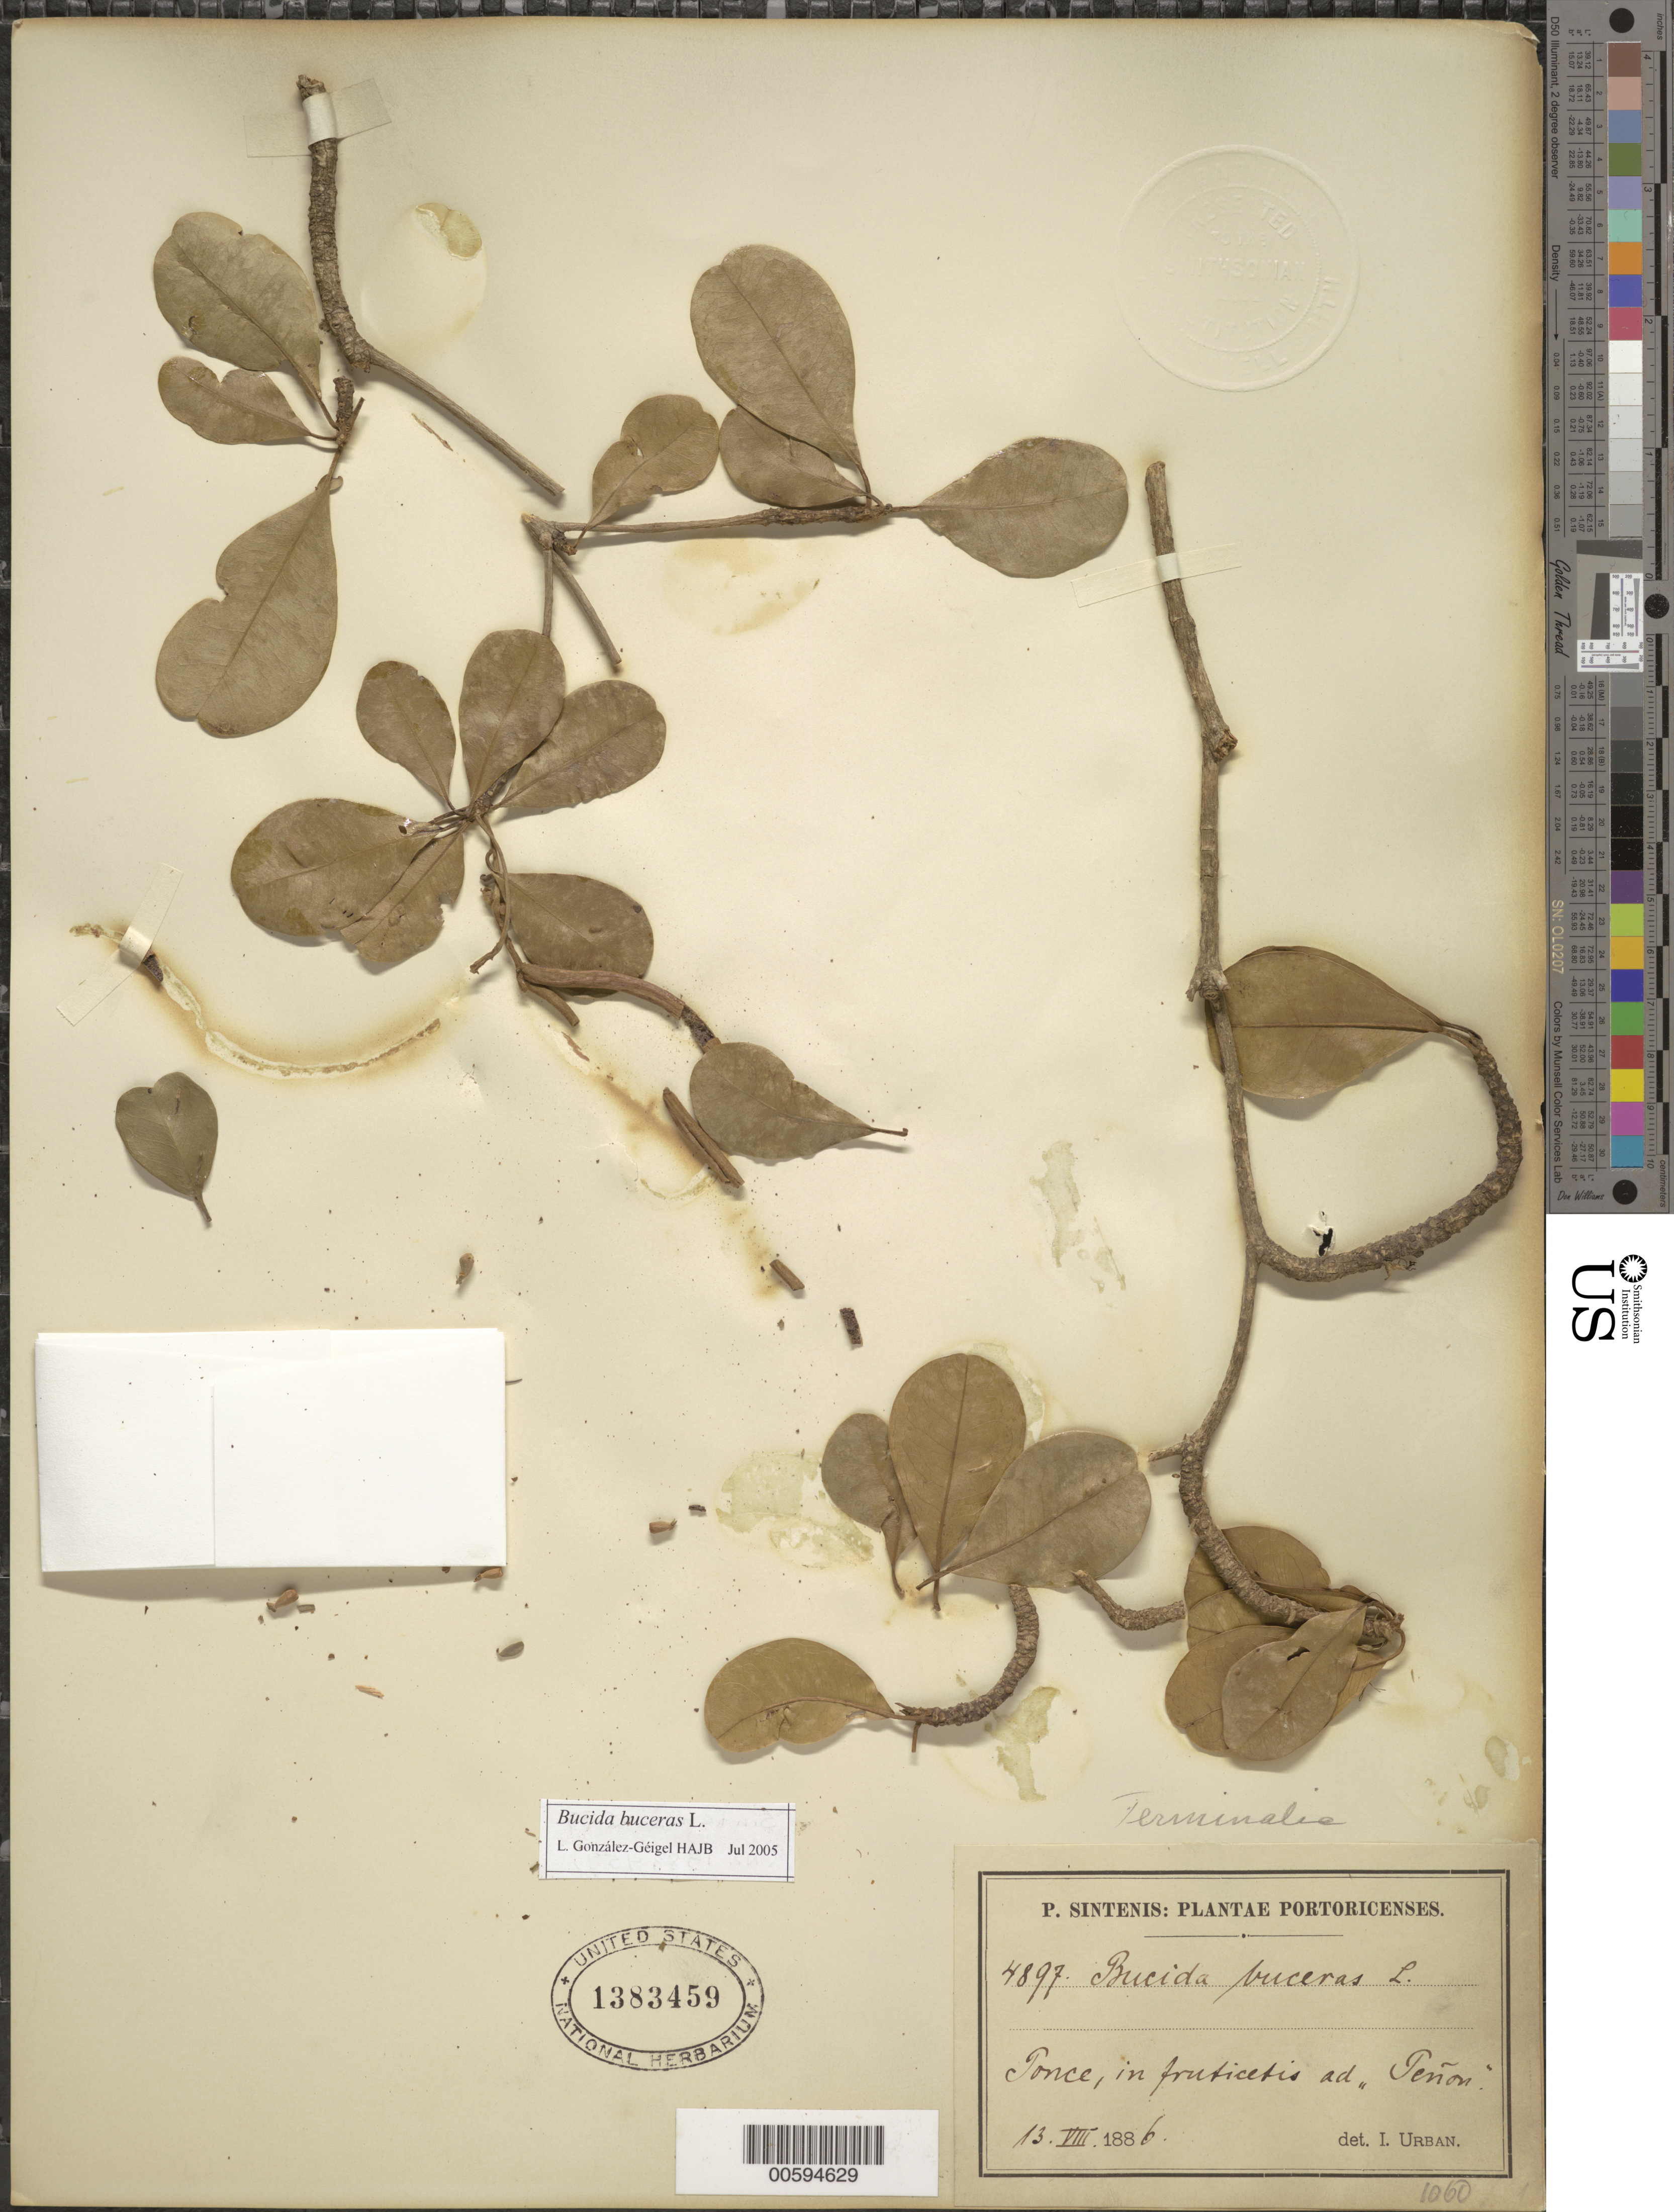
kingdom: Plantae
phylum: Tracheophyta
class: Magnoliopsida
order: Myrtales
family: Combretaceae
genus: Terminalia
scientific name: Terminalia buceras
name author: (L.) C. Wright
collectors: P. Sintenis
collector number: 4897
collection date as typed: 13 Aug 1886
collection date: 1886-08-13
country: Puerto Rico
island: Greater Antilles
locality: Ponce, in fruticetis ad "Penon"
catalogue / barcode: US 1383459